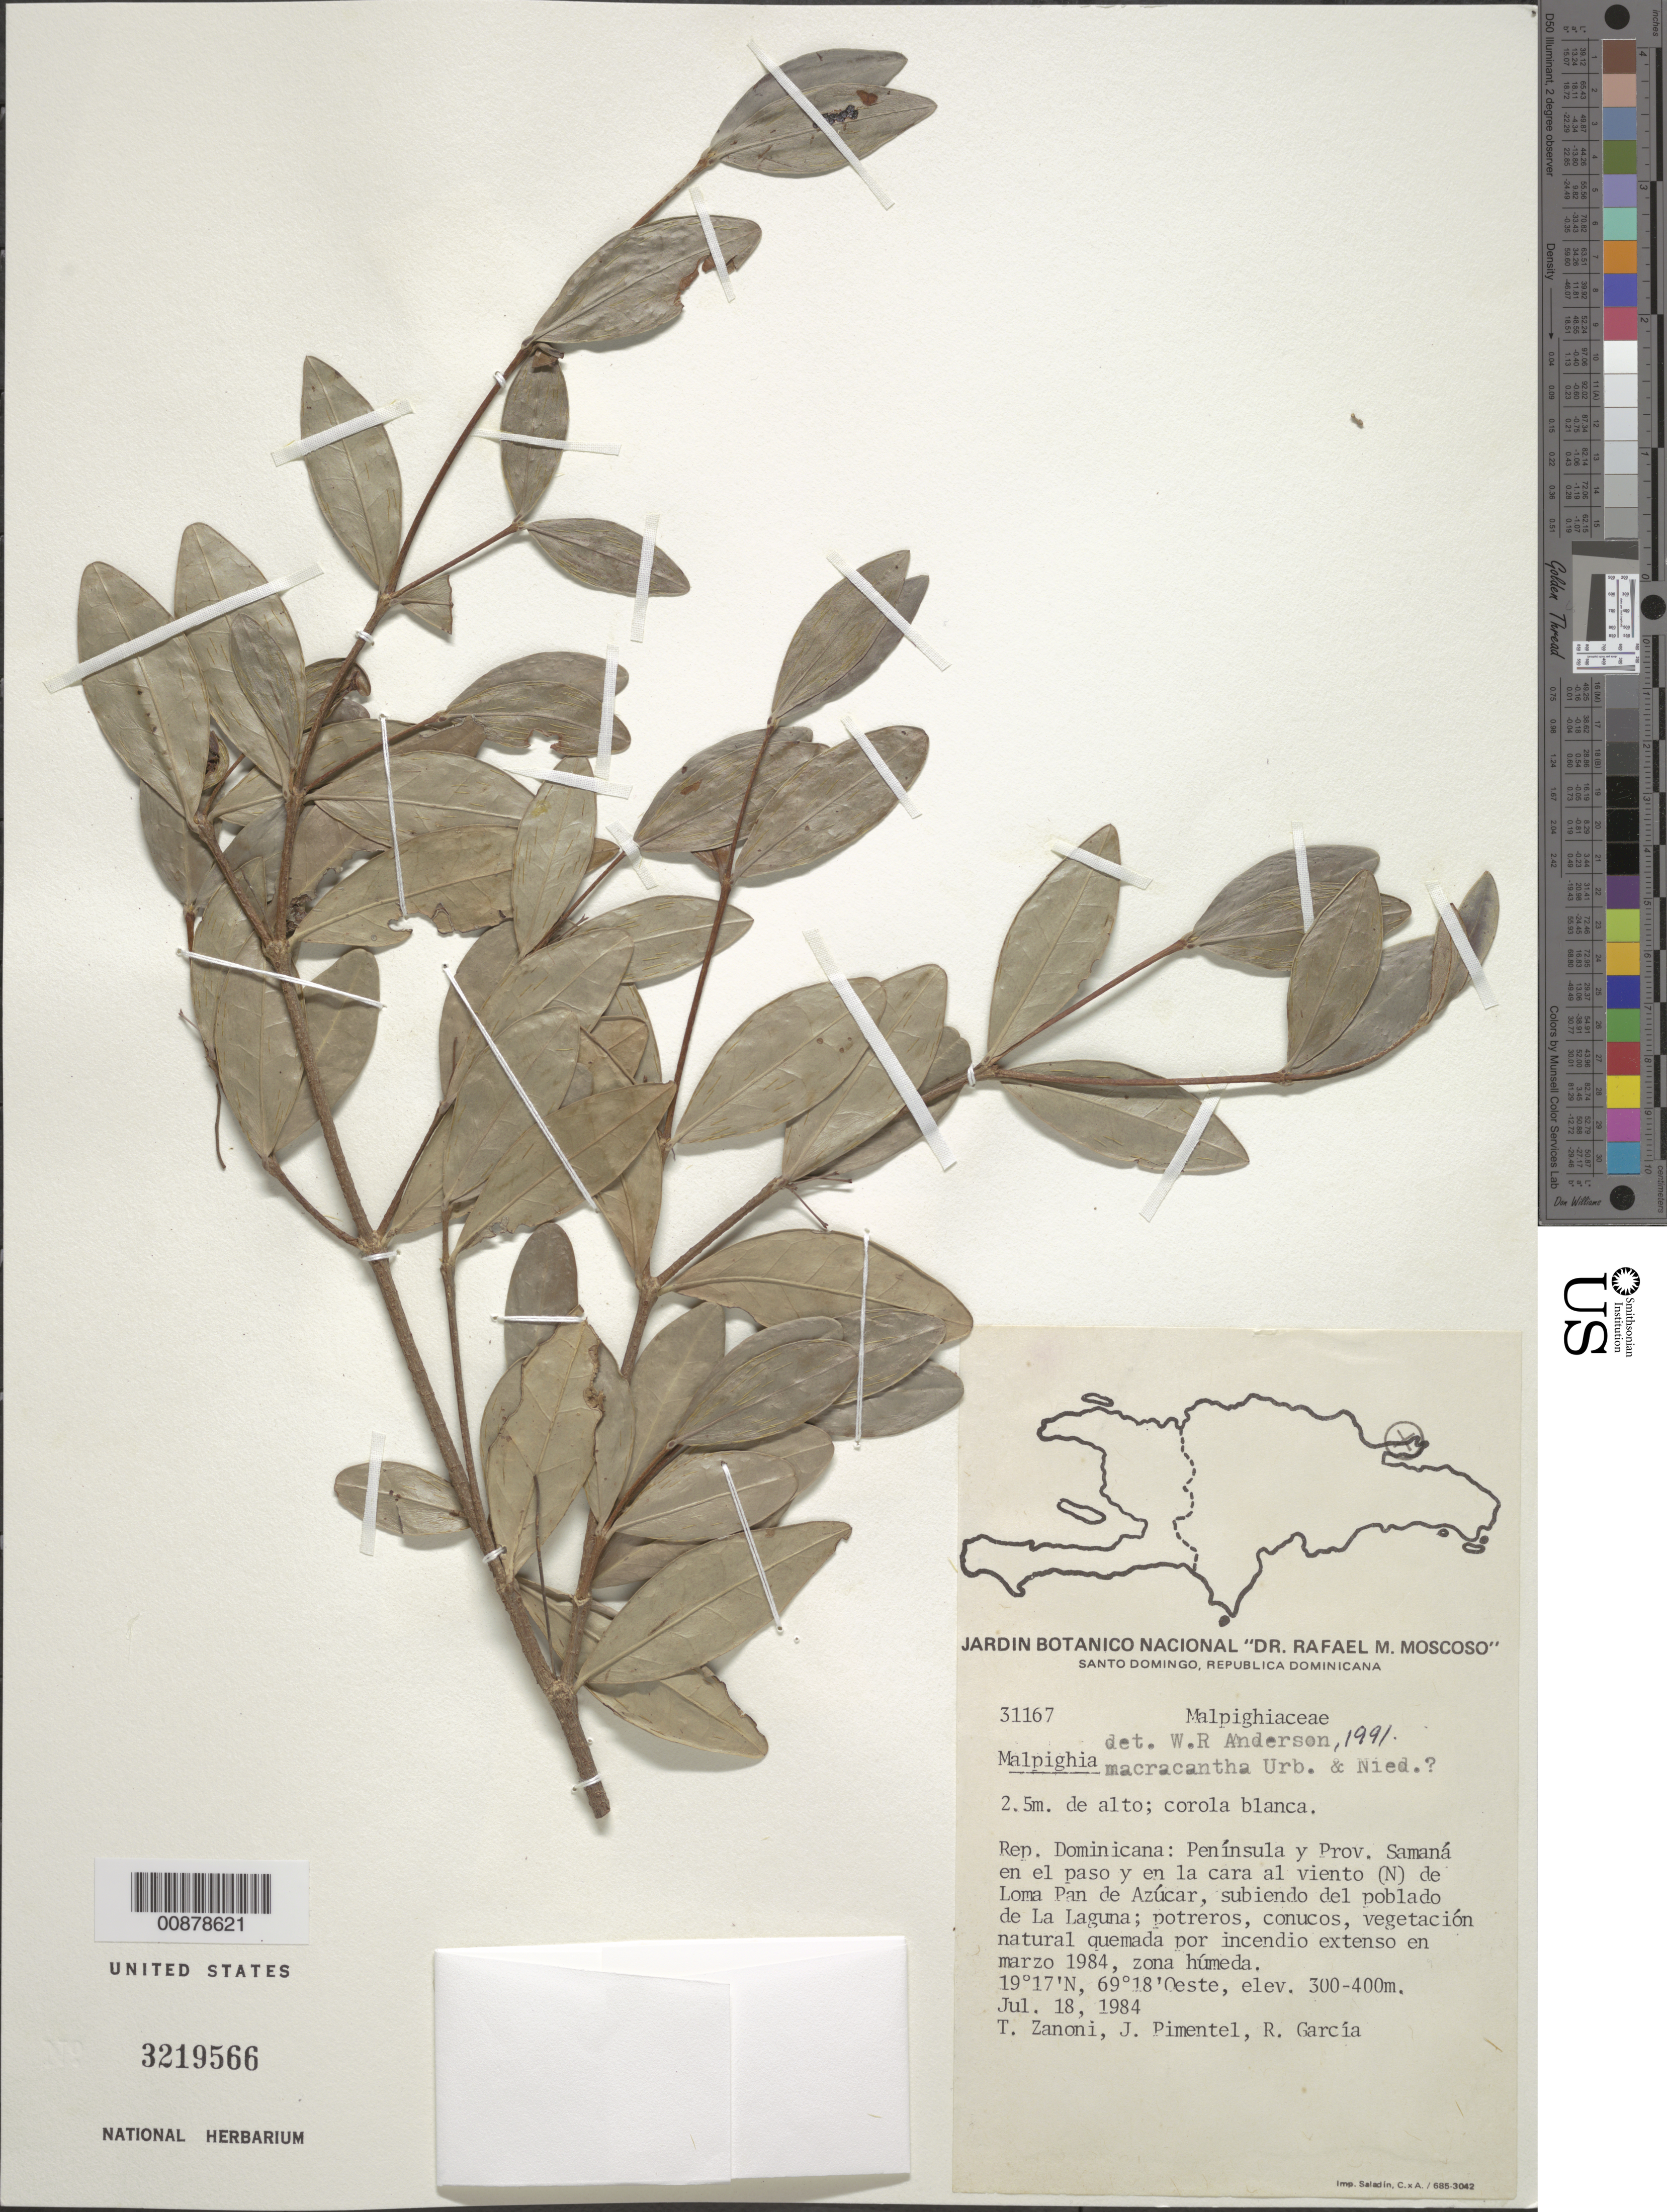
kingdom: Plantae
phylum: Tracheophyta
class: Magnoliopsida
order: Malpighiales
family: Malpighiaceae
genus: Malpighia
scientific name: Malpighia macracantha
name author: Urb. & Nied.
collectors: T. Zanoni, J. Pimentel & R. Garcia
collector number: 31167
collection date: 1984-07-18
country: Dominican Republic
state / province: Samaná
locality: Península y Prov. Samaná en el paso y en la cara al viento (N) de Loma Pan de Azúcar, subiendo del poblado de La Laguna.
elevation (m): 300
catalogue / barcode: US 3219566